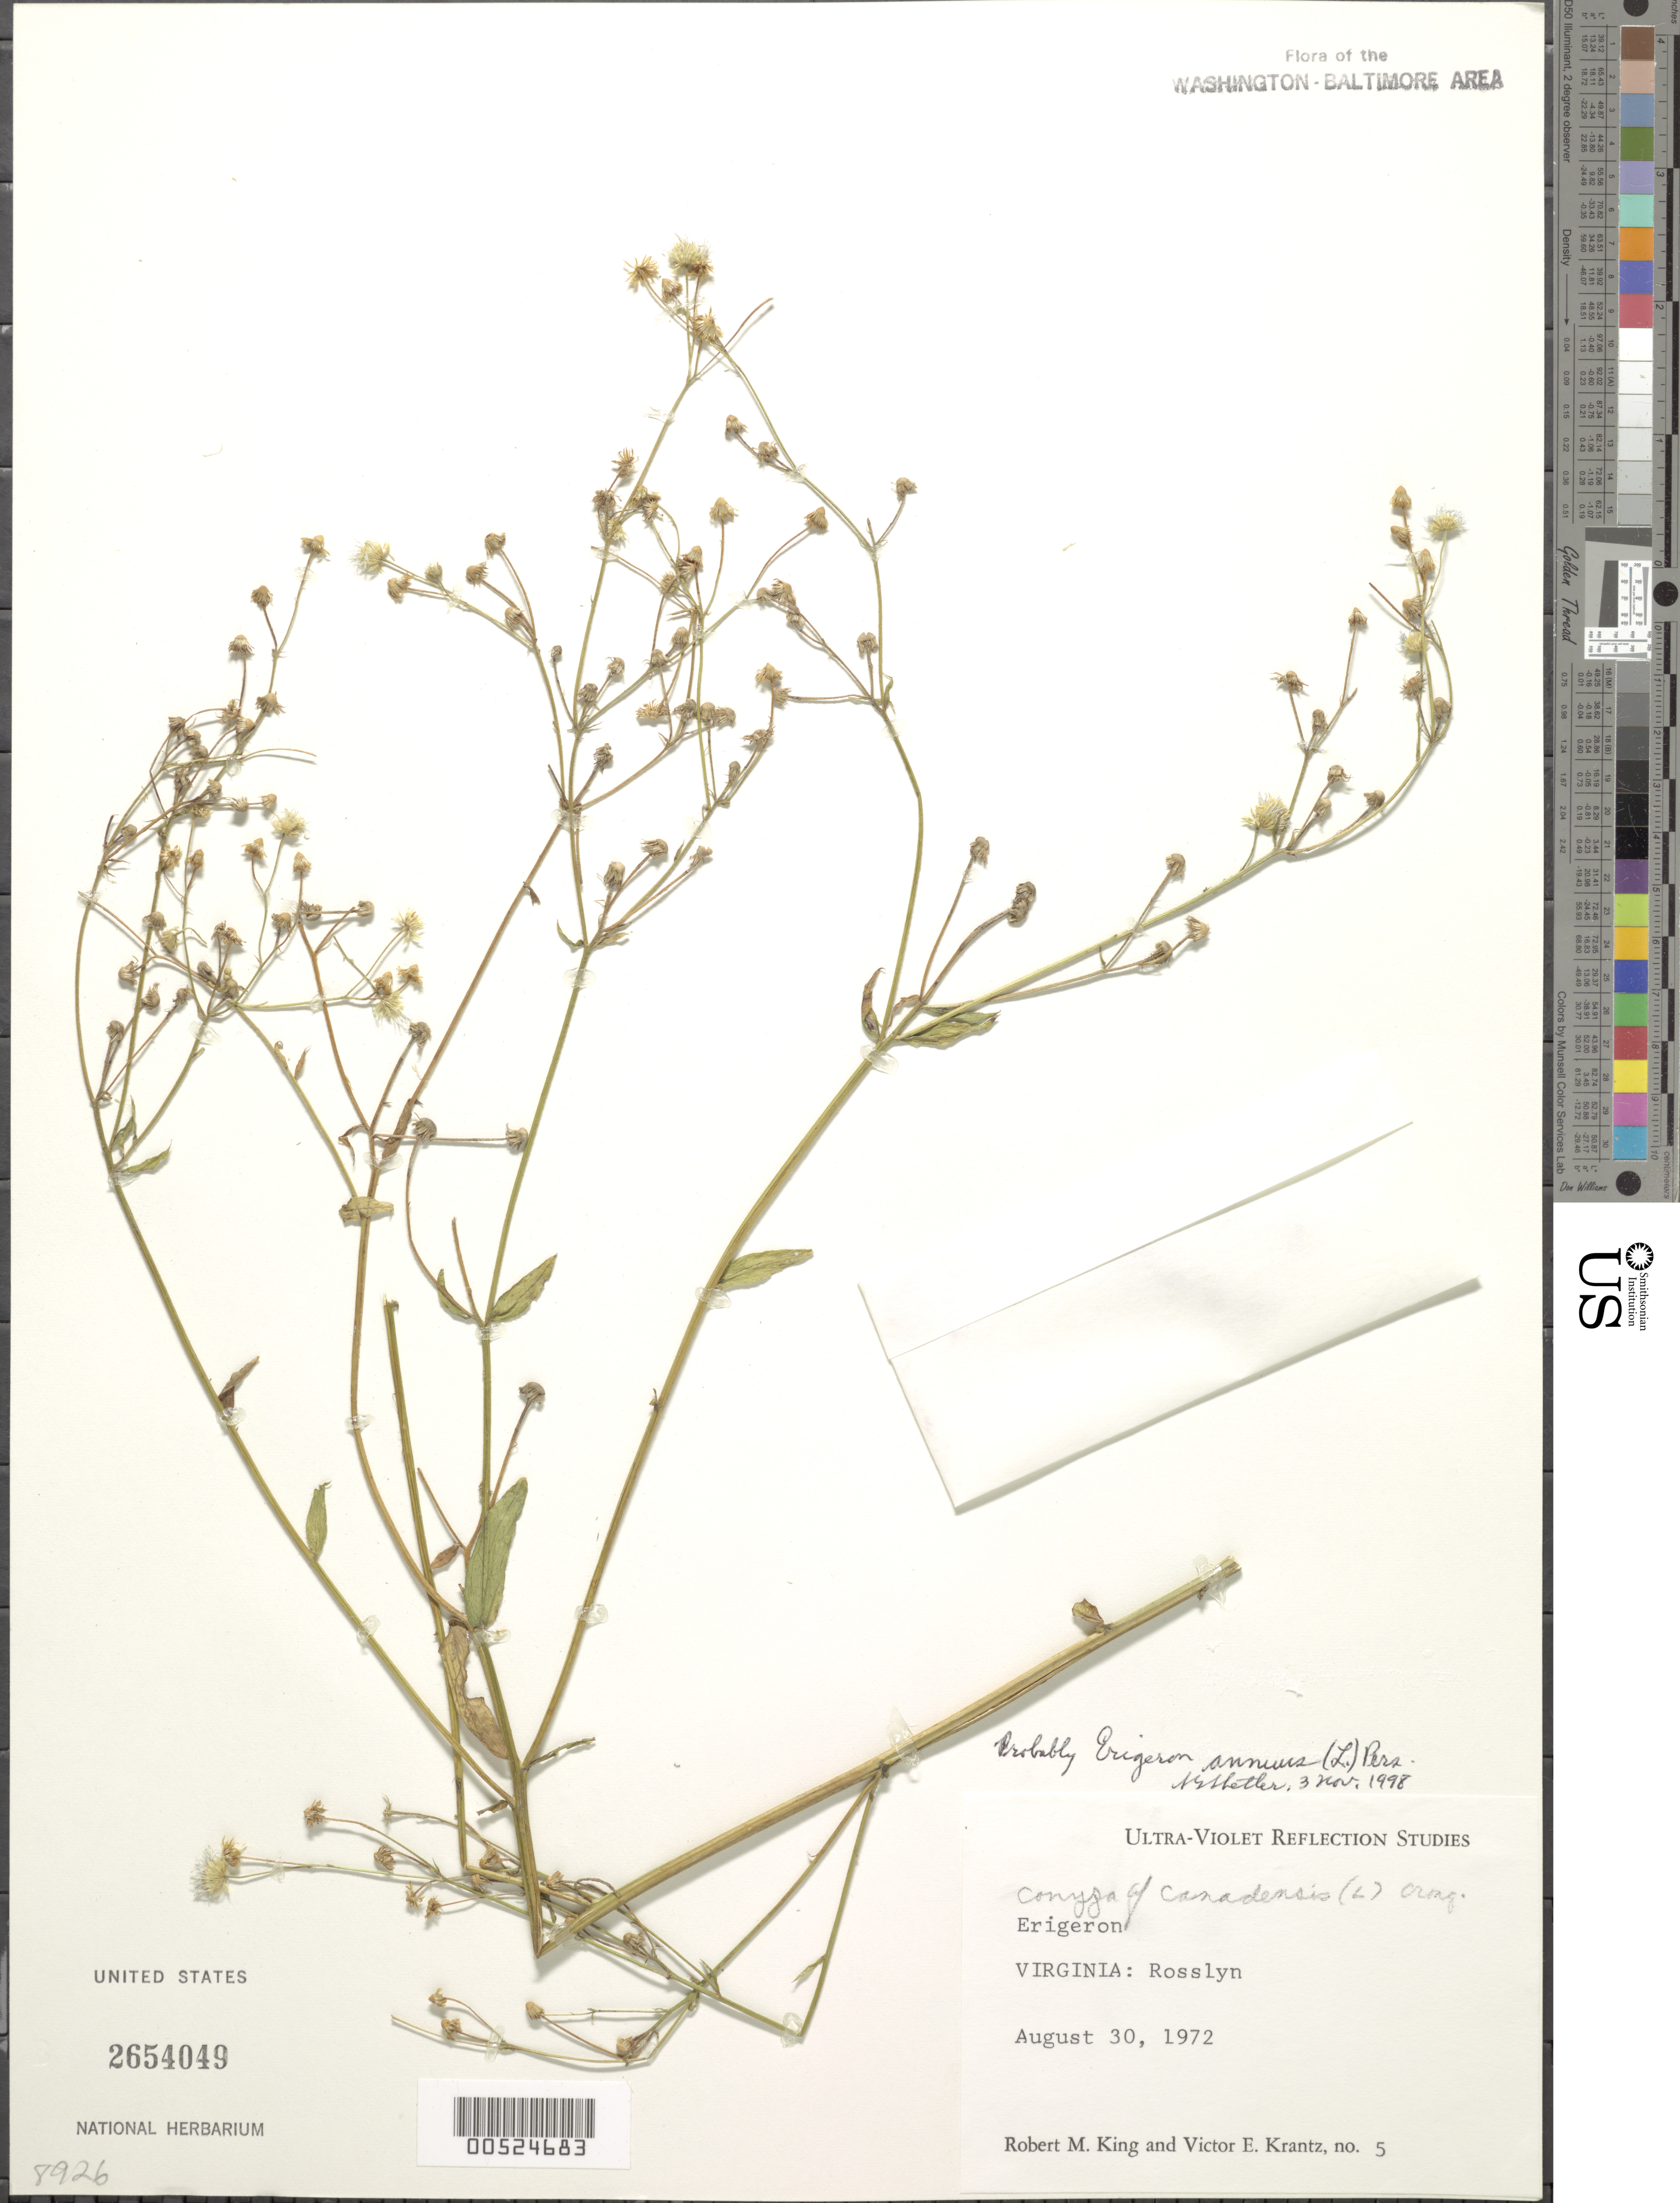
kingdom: Plantae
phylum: Tracheophyta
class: Magnoliopsida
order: Asterales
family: Asteraceae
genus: Erigeron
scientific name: Erigeron annuus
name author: (L.) Pers.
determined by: Shetler, Stanwyn G., (US), NMNH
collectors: R. M. King & V. Krantz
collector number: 5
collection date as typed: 30 Aug 1972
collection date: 1972-08-30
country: United States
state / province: Virginia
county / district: Arlington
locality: Rosslyn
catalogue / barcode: US 2654049